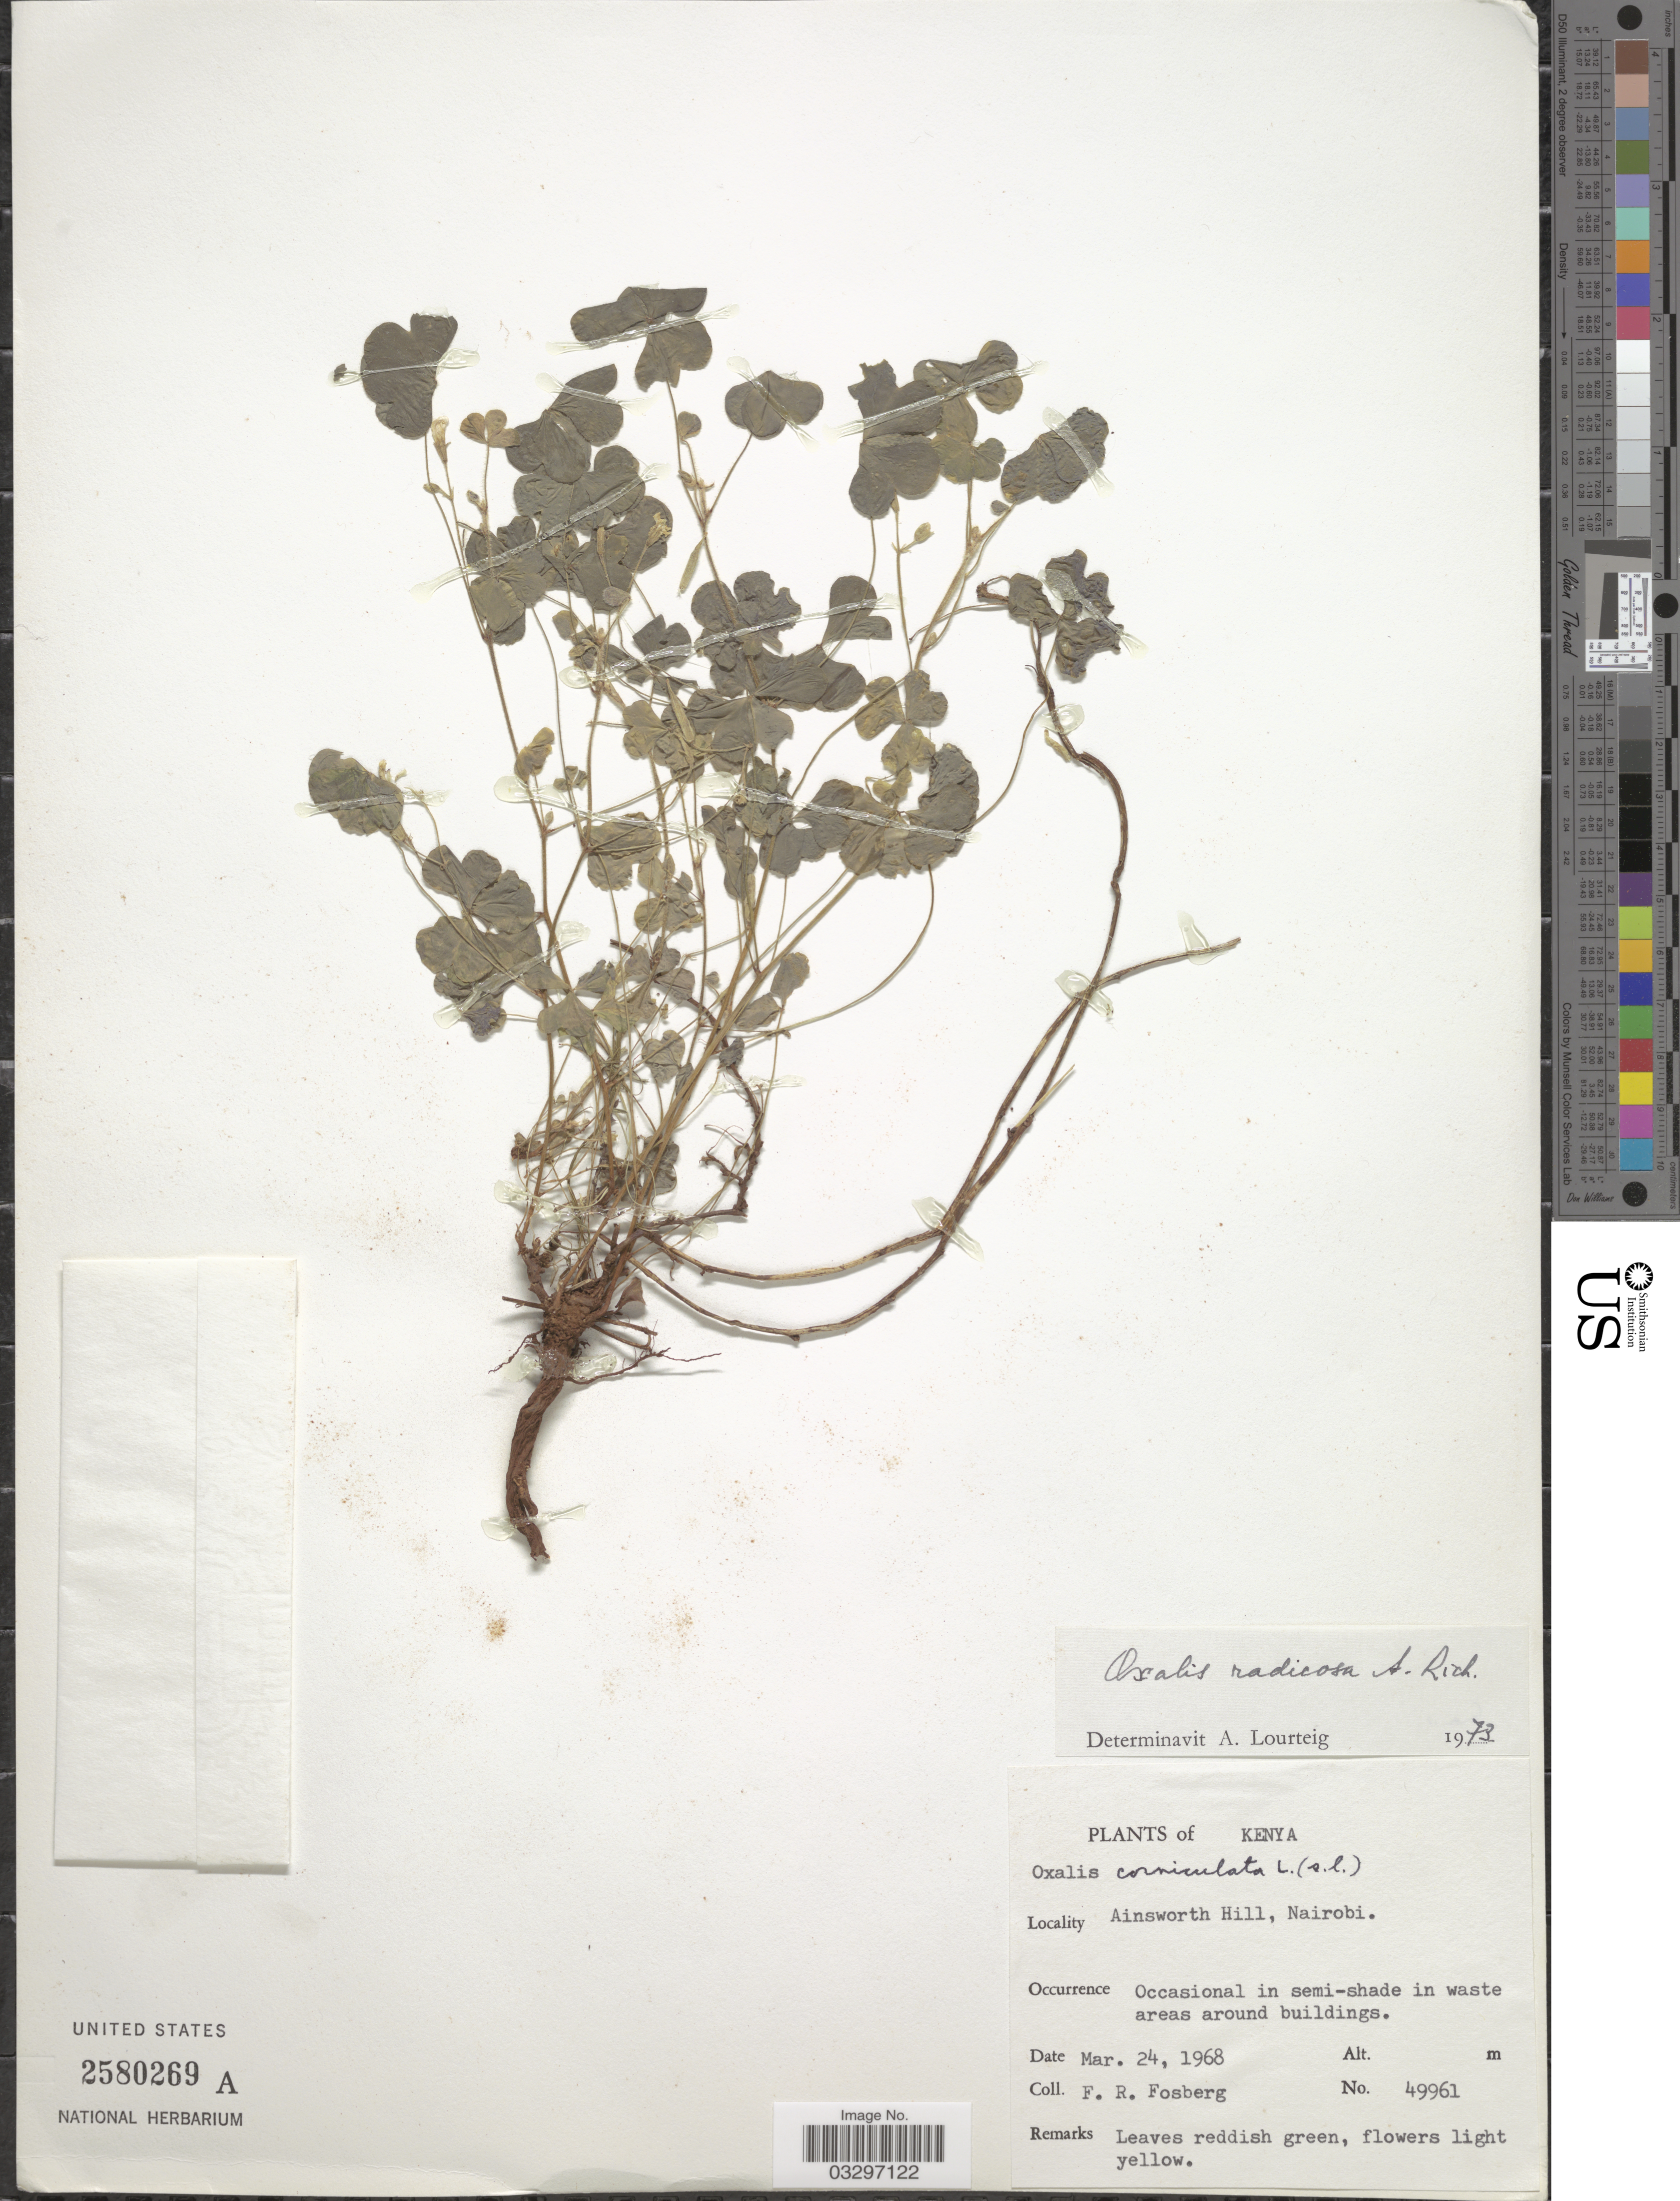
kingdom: Plantae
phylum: Tracheophyta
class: Magnoliopsida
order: Oxalidales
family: Oxalidaceae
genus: Oxalis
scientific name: Oxalis radicosa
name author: A. Rich.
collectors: F. R. Fosberg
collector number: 49961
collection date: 1968-03-24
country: Kenya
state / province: Nairobi Area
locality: Ainsworth Hill, Nairobi.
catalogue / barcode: US 2580269A